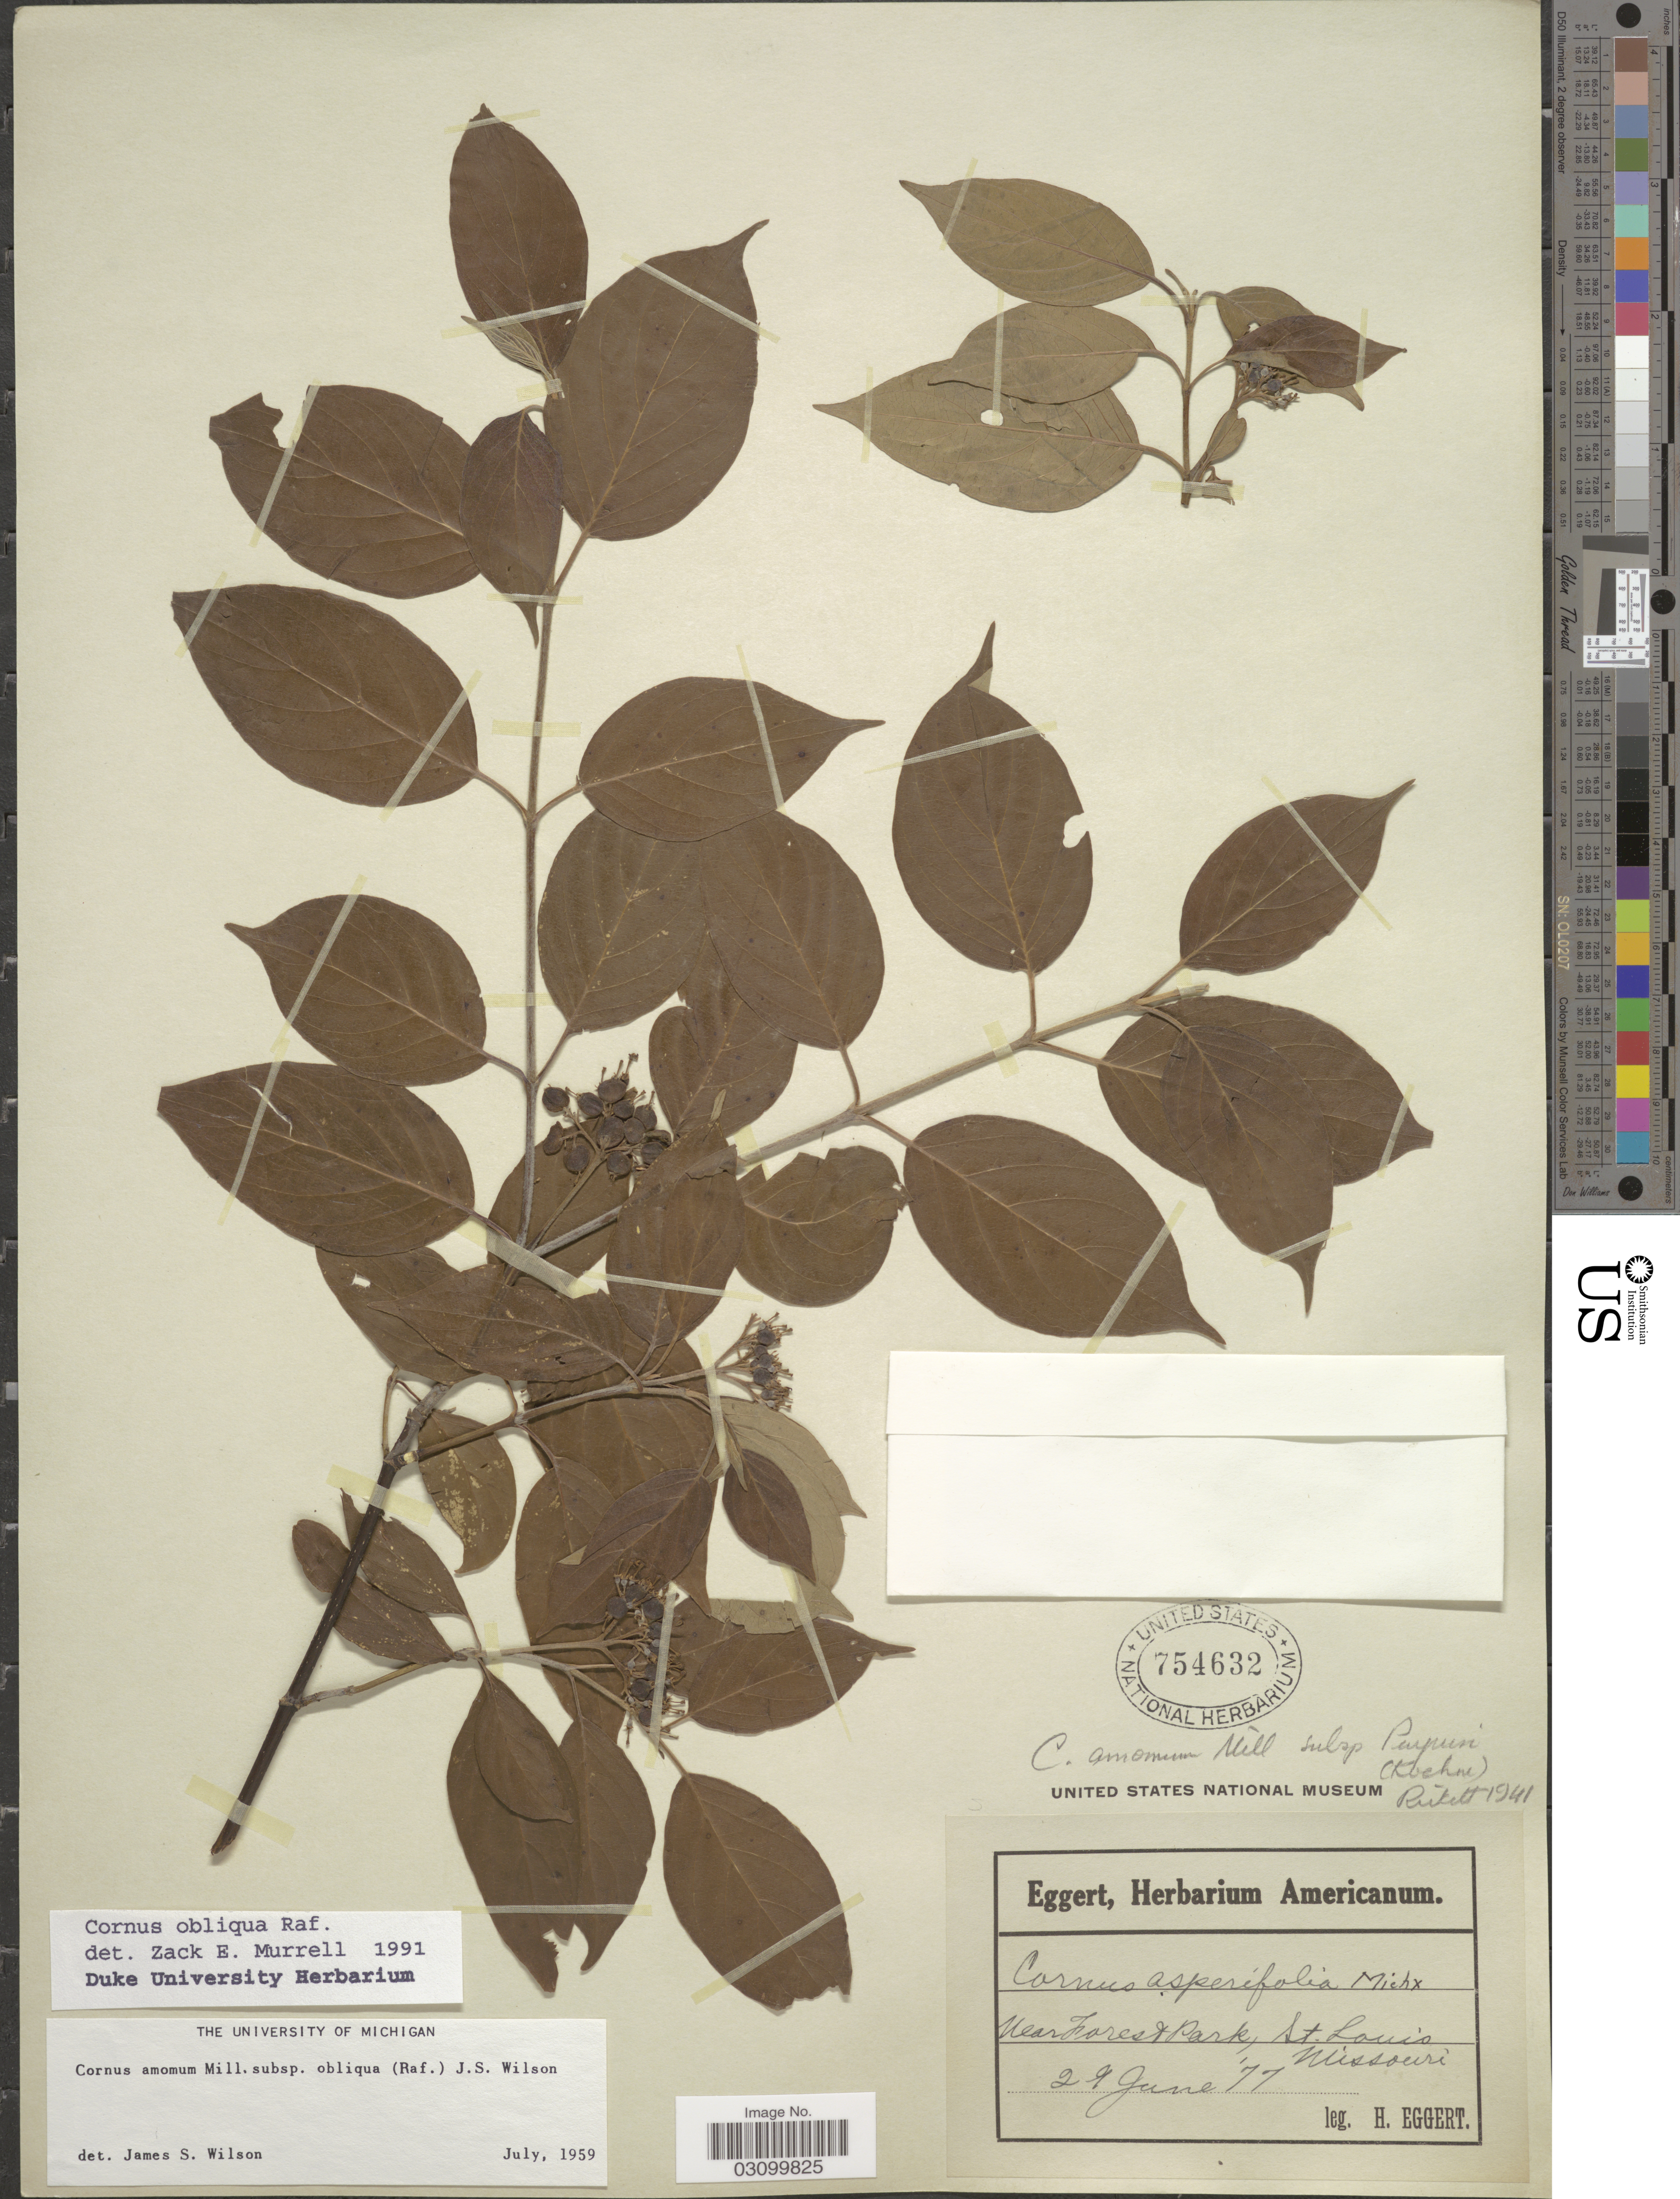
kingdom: Plantae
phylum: Tracheophyta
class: Magnoliopsida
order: Cornales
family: Cornaceae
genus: Cornus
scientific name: Cornus obliqua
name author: Raf.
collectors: H. Eggert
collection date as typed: Transcribed d/m/y: 29/6/77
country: United States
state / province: Missouri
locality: Near Forest Park, St. Louis.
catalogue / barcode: US 754632